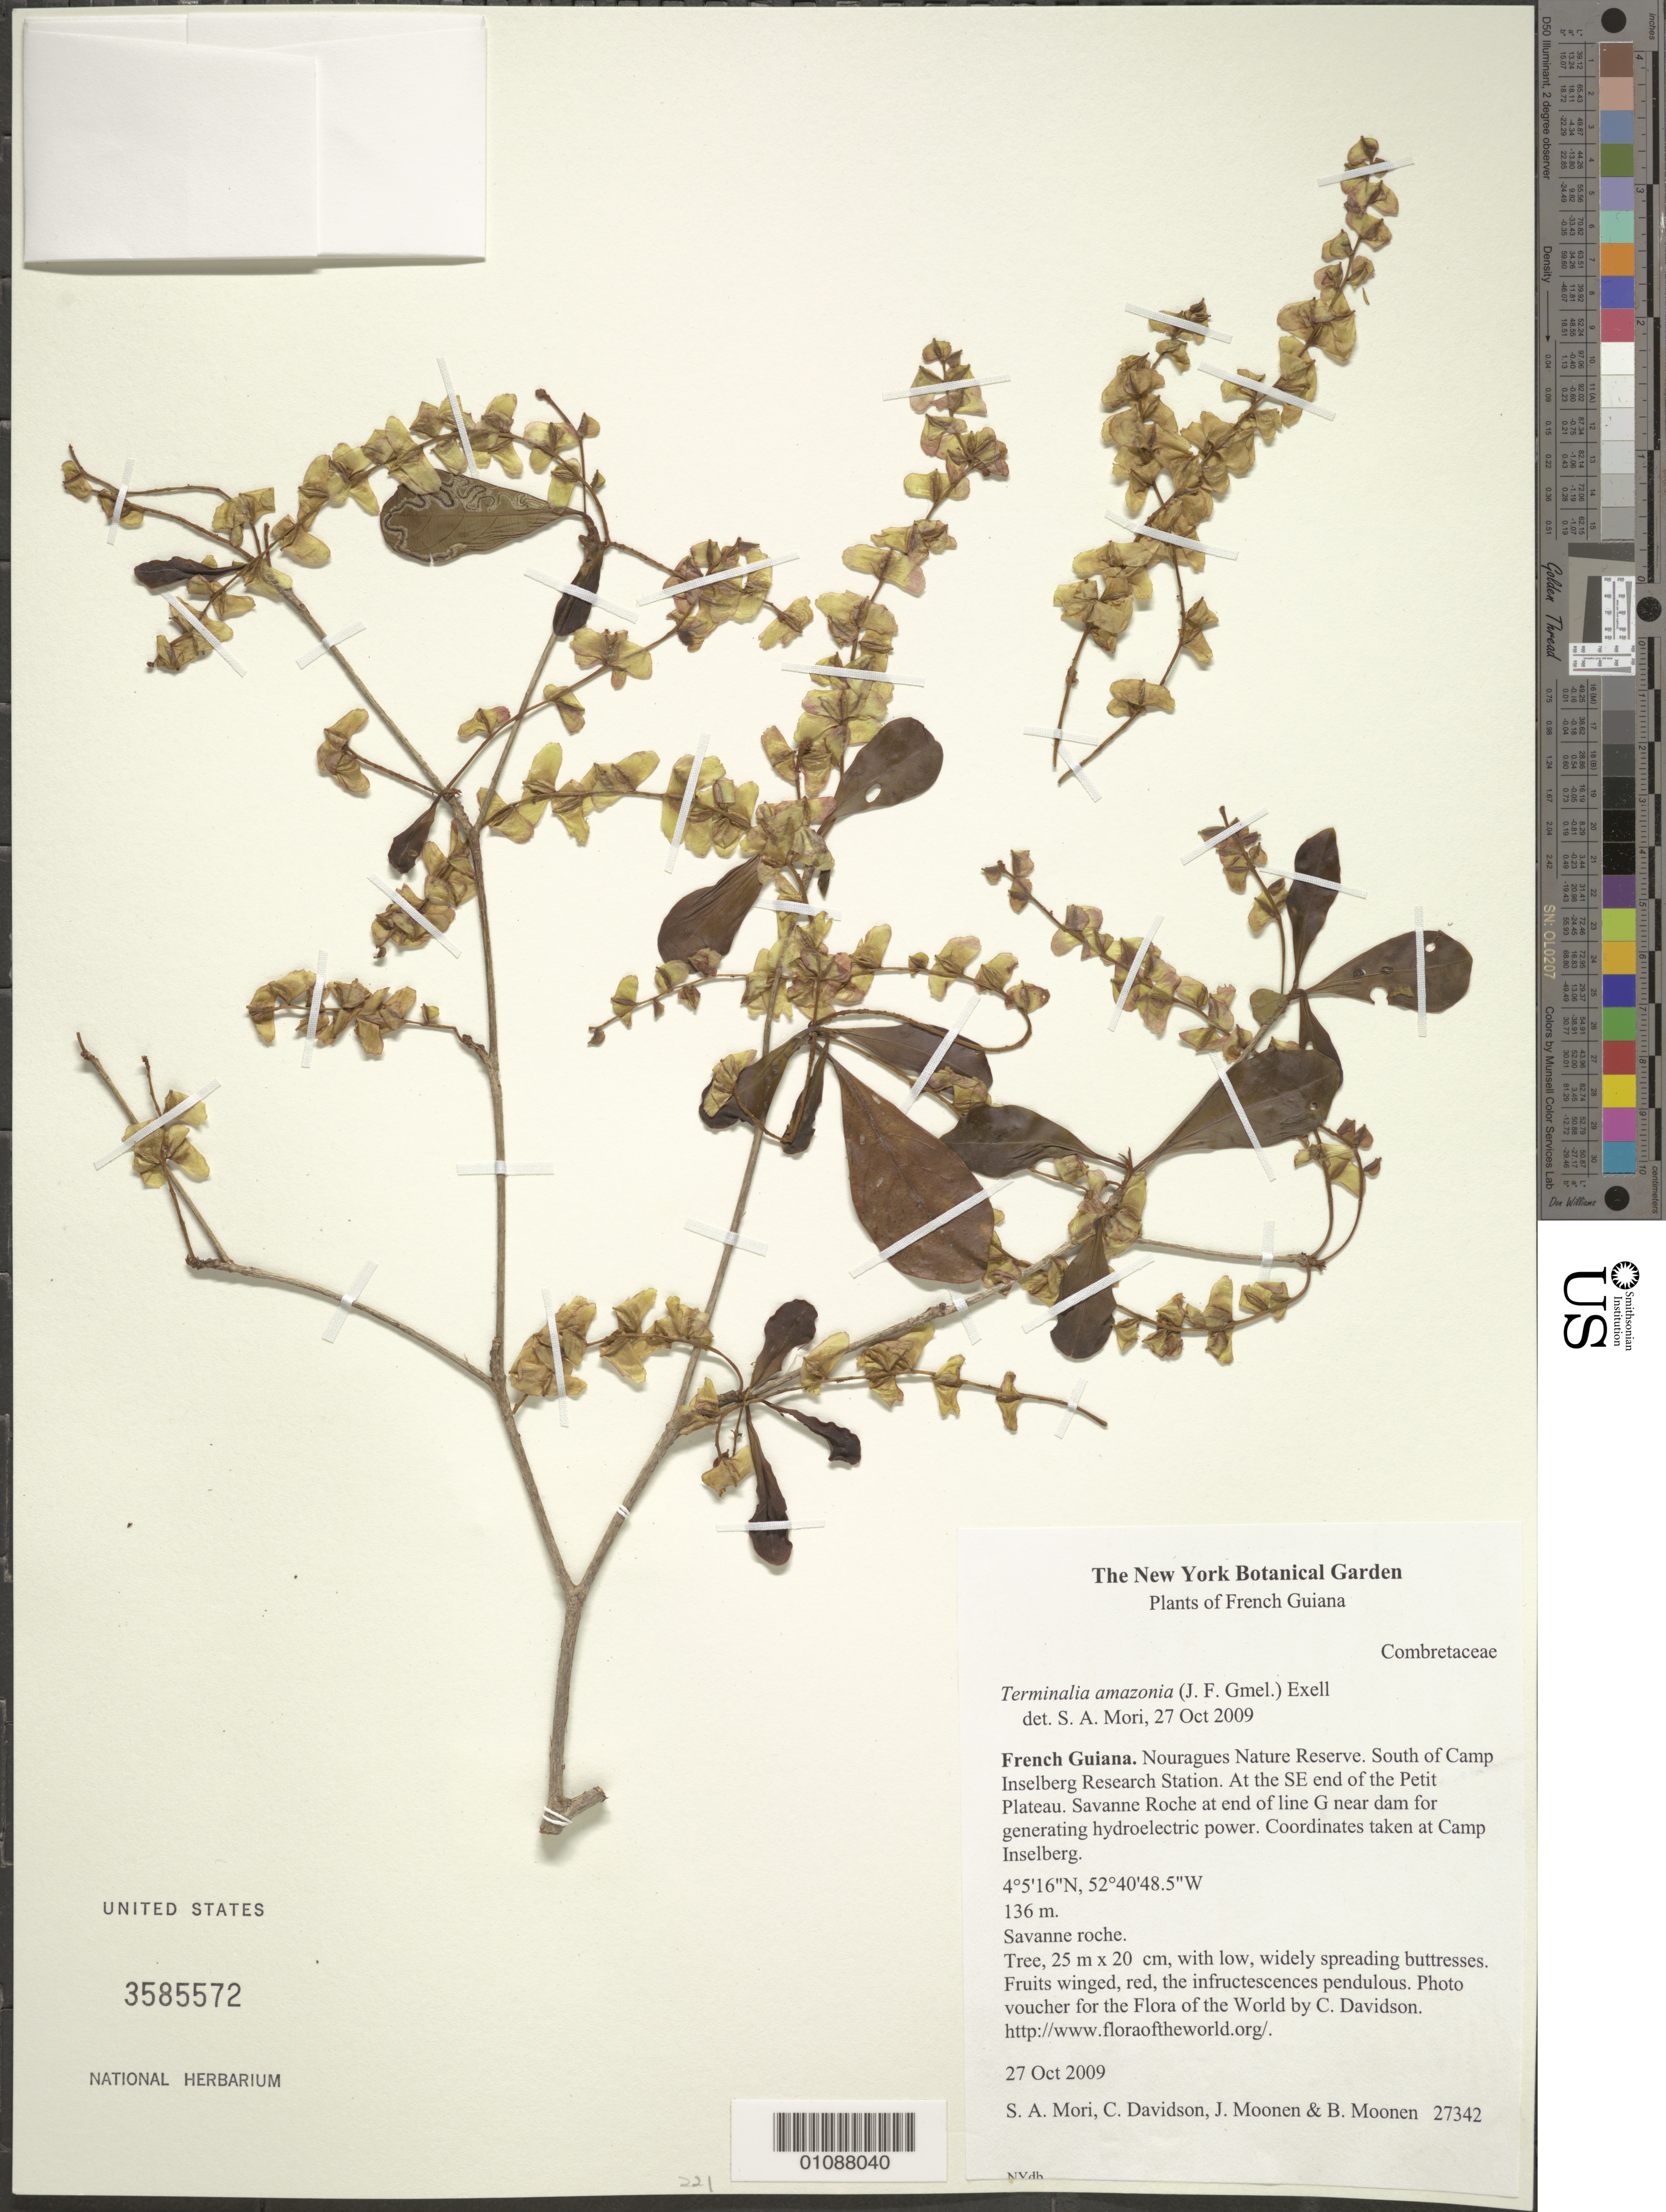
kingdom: Plantae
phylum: Tracheophyta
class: Magnoliopsida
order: Myrtales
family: Combretaceae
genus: Terminalia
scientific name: Terminalia amazonia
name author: (J.F. Gmel.) Exell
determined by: Mori, Scott A.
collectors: S. Mori, C. Davidson, J. Moonen & B. Moonen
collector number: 27342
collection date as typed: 27-Oct-09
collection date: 2009-10-27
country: French Guiana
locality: Nourages Nature Reserve. South of Camp Inselberg Research Station. At the SE end of the Petit Plateau. Savanne Roche at end of line G near dam for generating hydroelectric power. Coords taken at Camp Inselberg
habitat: Savanne roche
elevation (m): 136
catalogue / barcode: US 3585572